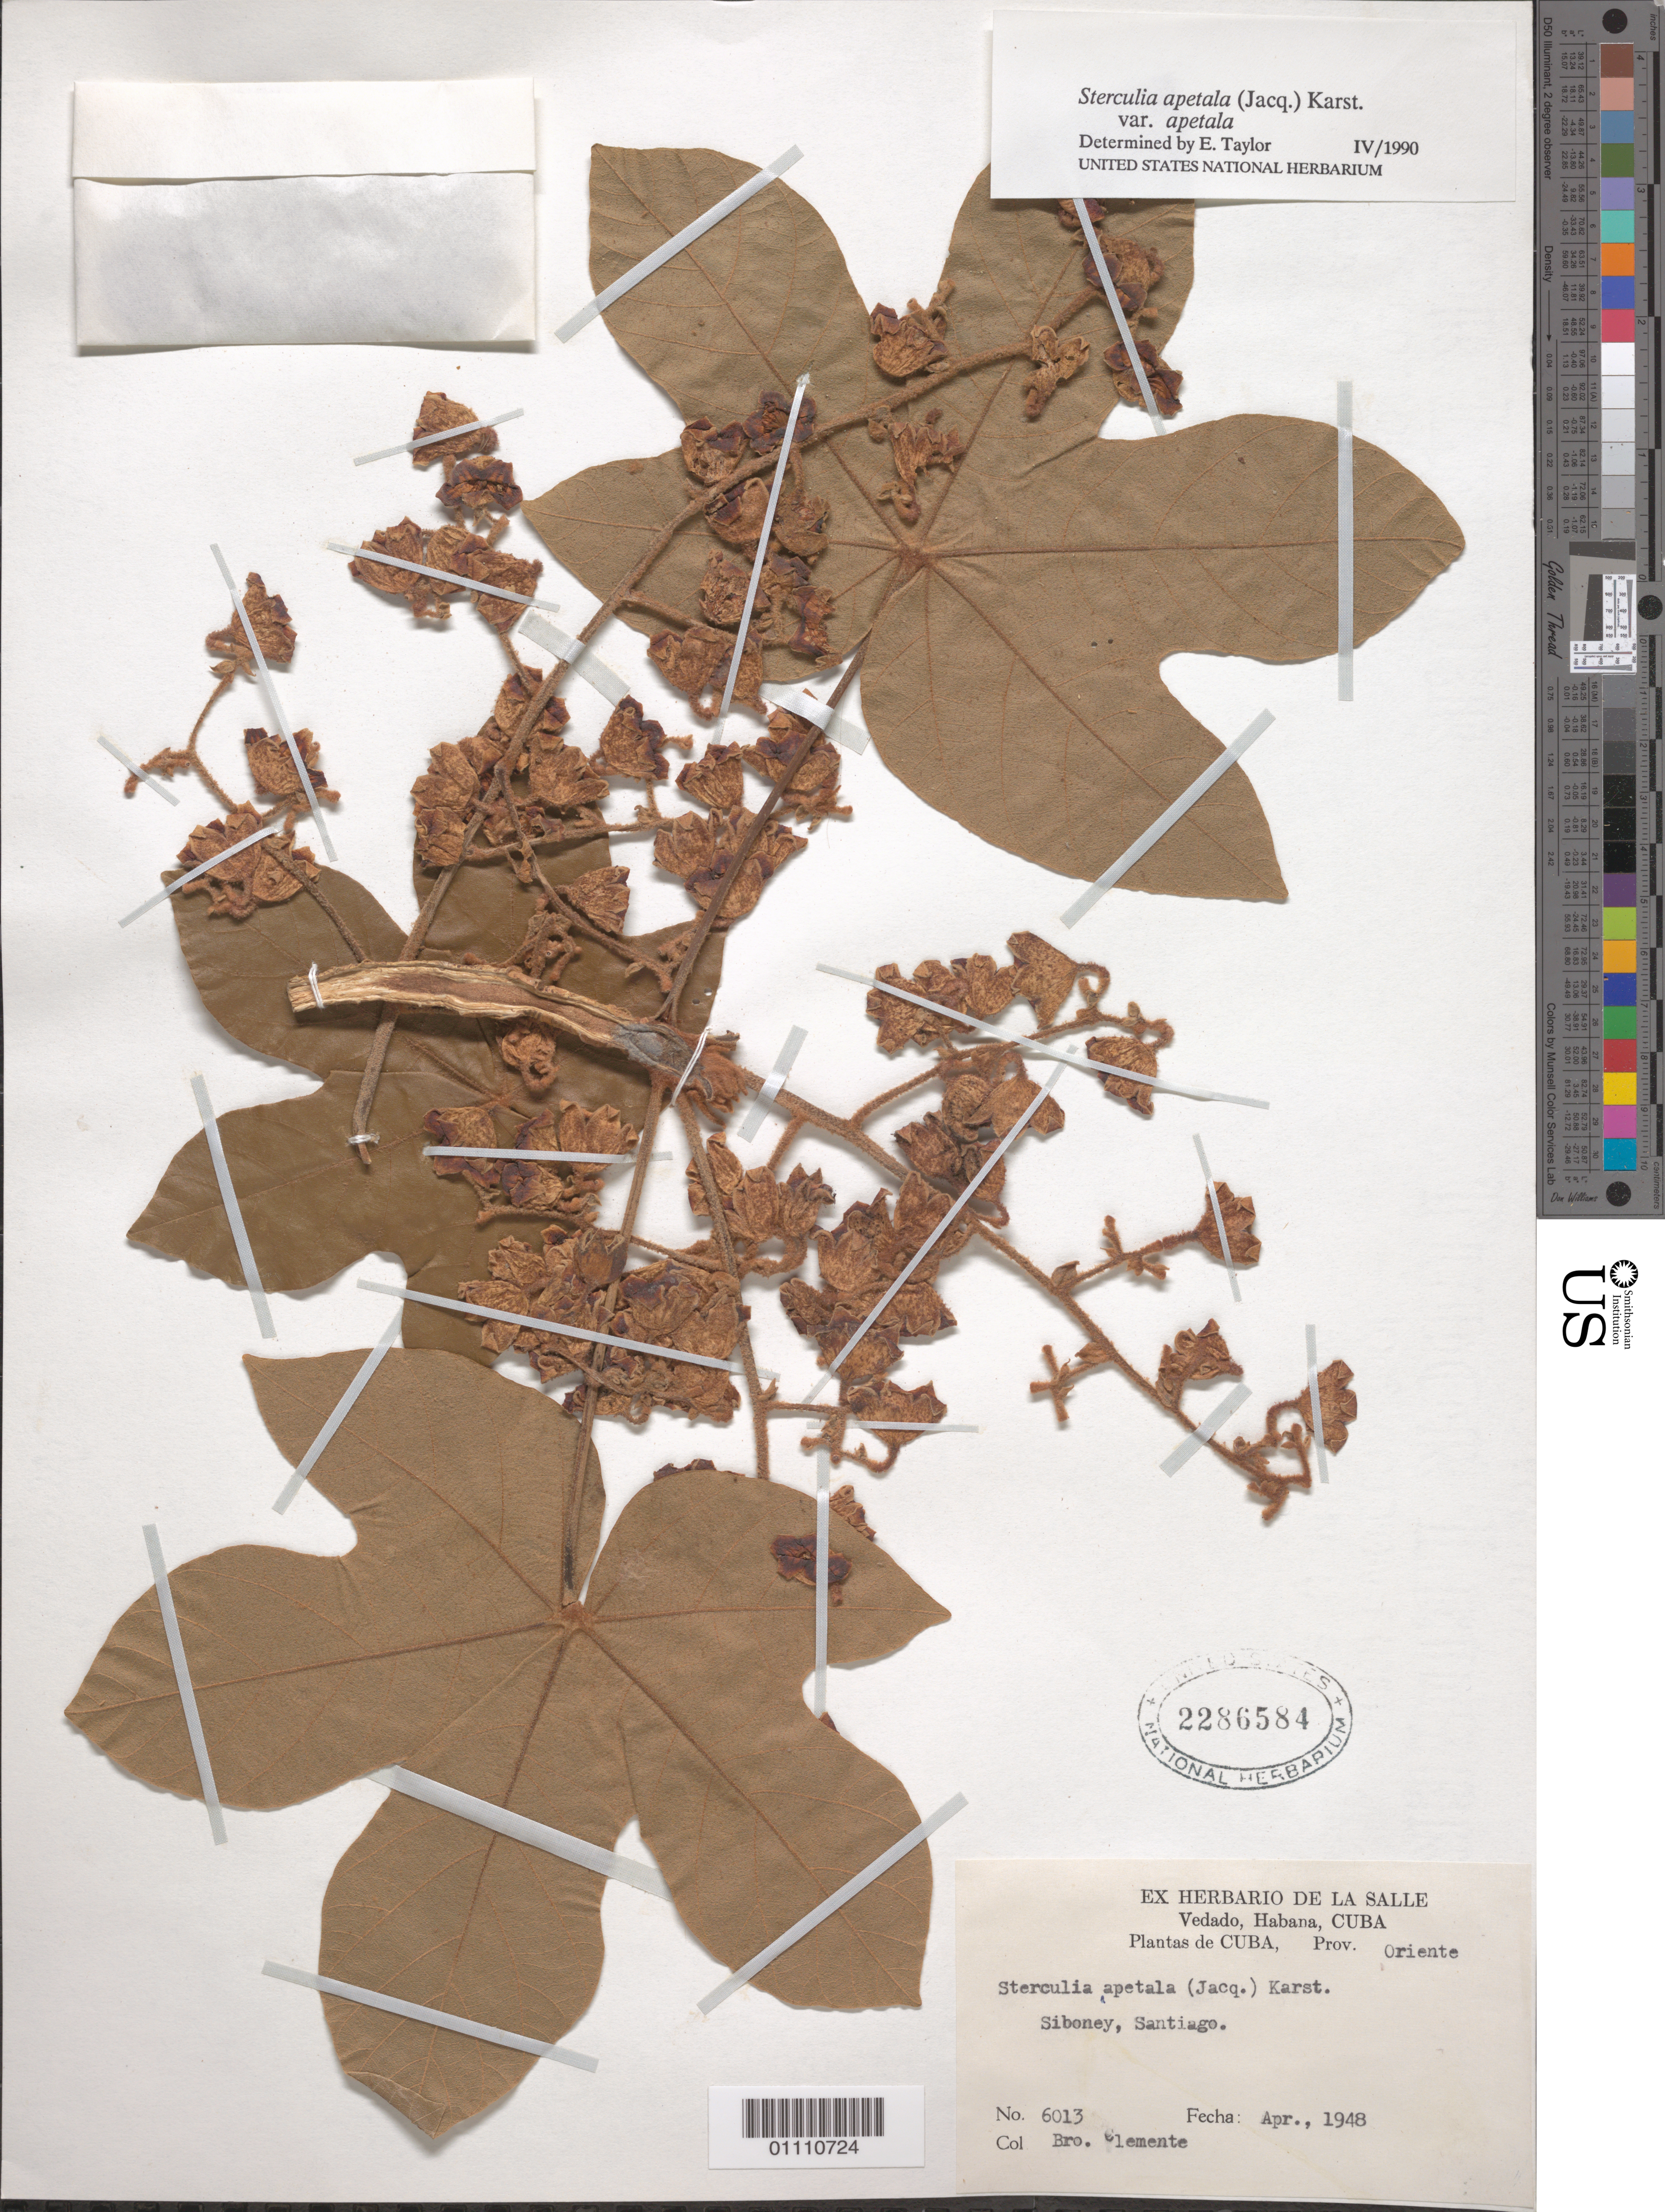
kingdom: Plantae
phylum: Tracheophyta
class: Magnoliopsida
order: Malvales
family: Malvaceae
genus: Sterculia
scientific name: Sterculia apetala var. apetala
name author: (Jacq.) H. Karst.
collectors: Bro. Clemente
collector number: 6013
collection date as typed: Apr 1948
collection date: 1948-04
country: Cuba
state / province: Santiago de Cuba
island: Cuba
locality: Siboney, Santiago, Prov Oriente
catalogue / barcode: US 2286584